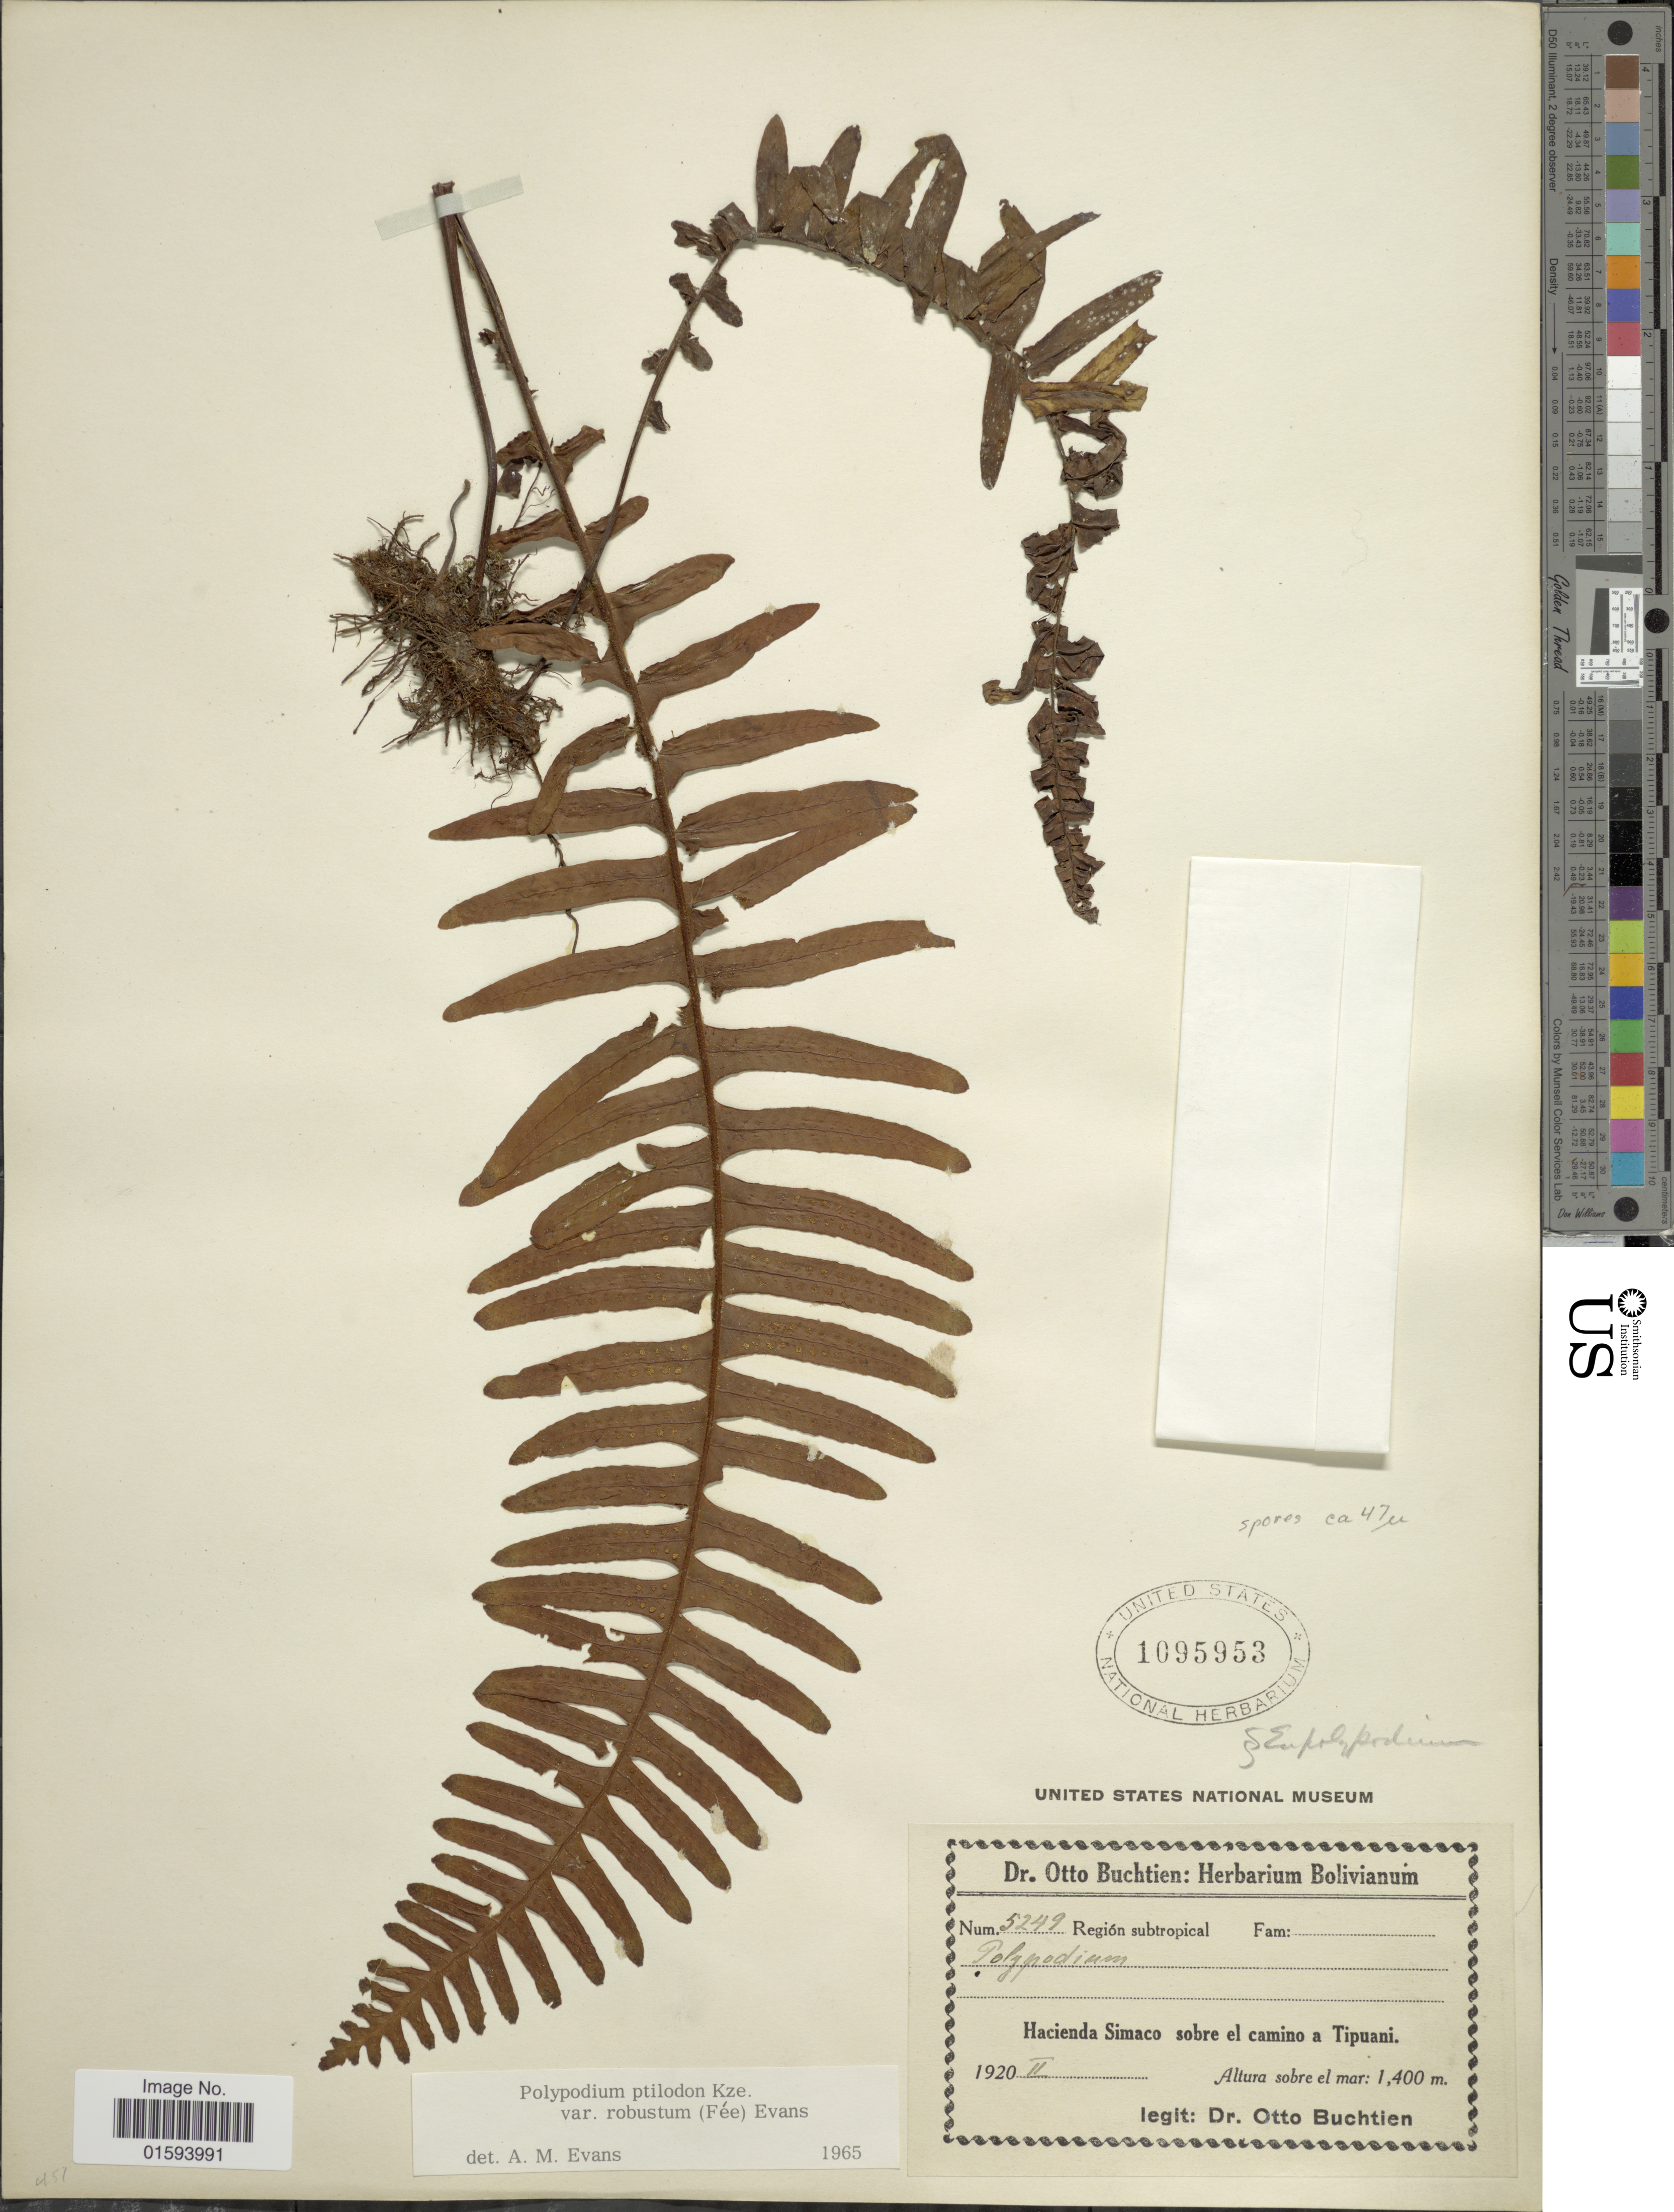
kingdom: Plantae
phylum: Tracheophyta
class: Polypodiopsida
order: Polypodiales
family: Polypodiaceae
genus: Pecluma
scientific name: Pecluma ptilodos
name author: (Kunze) Price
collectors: O. Buchtien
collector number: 5249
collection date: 1920-02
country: Bolivia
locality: Región subtropical. Hacienda Simaco sobre el camino a Tipuani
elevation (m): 1400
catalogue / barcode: US 1095953